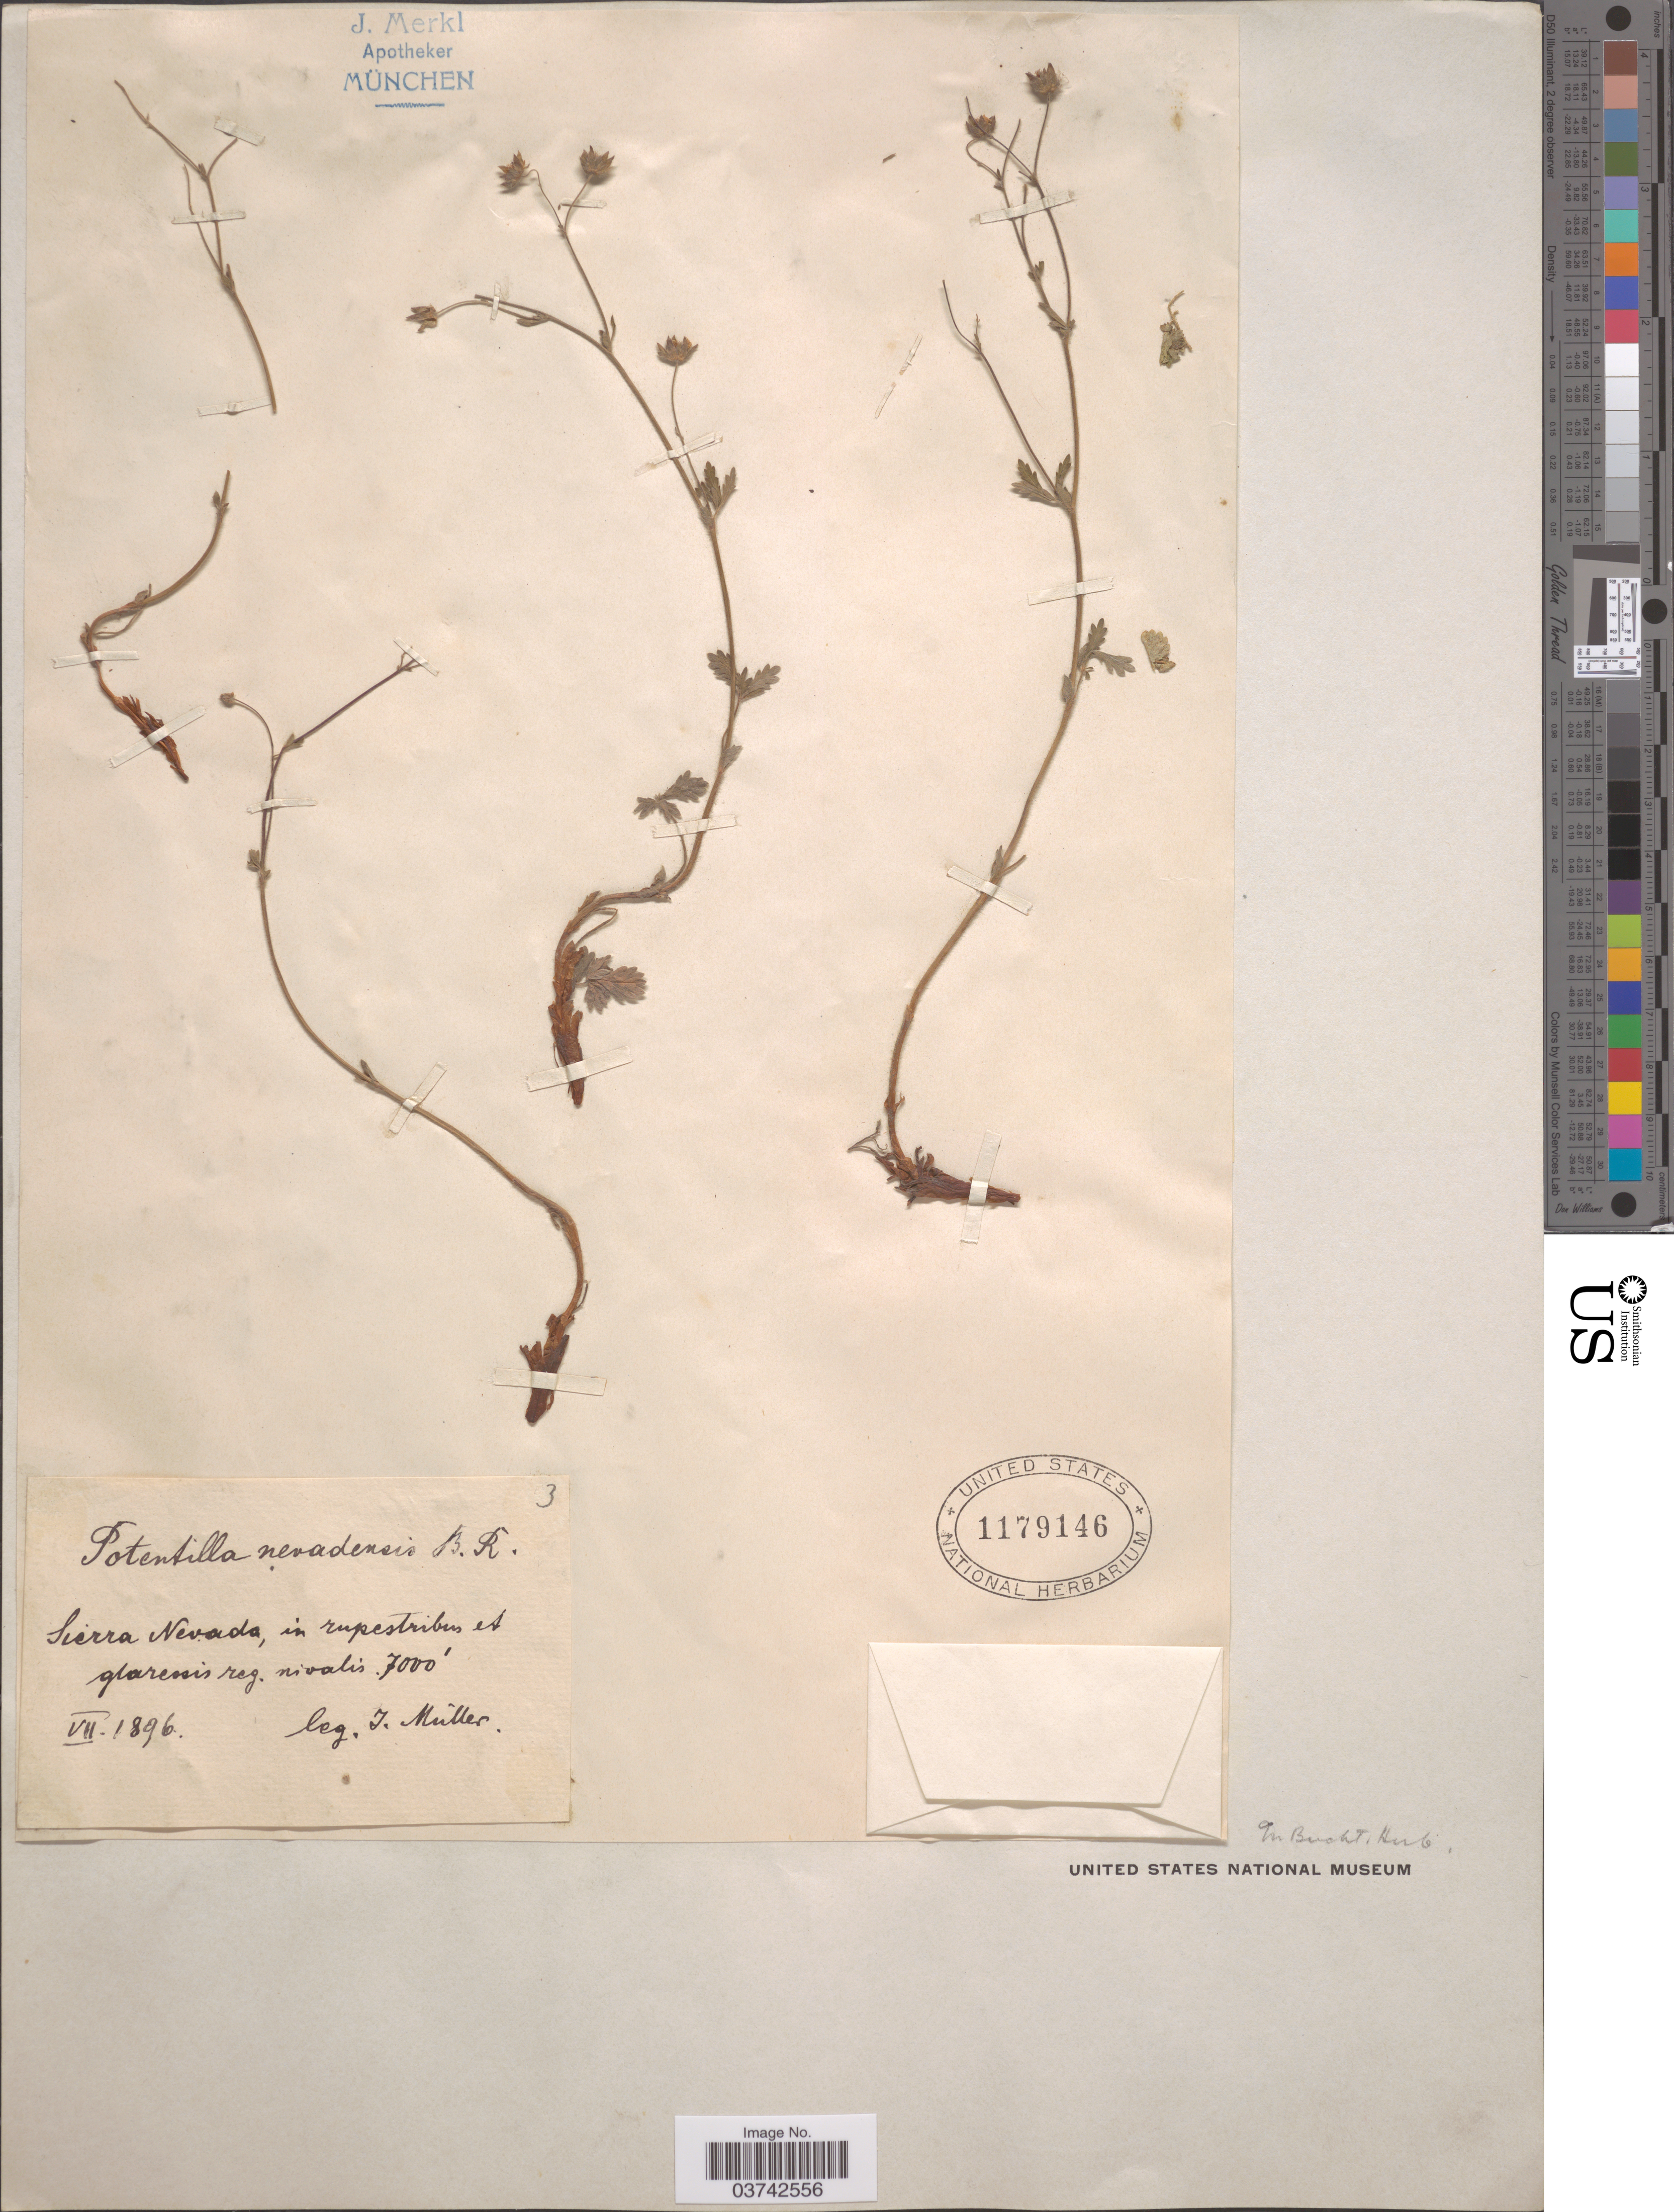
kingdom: Plantae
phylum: Tracheophyta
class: Magnoliopsida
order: Rosales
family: Rosaceae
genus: Potentilla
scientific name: Potentilla nevadensis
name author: Boiss.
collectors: J. Müller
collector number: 3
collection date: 1896-07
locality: Sierra Nevada.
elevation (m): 2134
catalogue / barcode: US 1179146